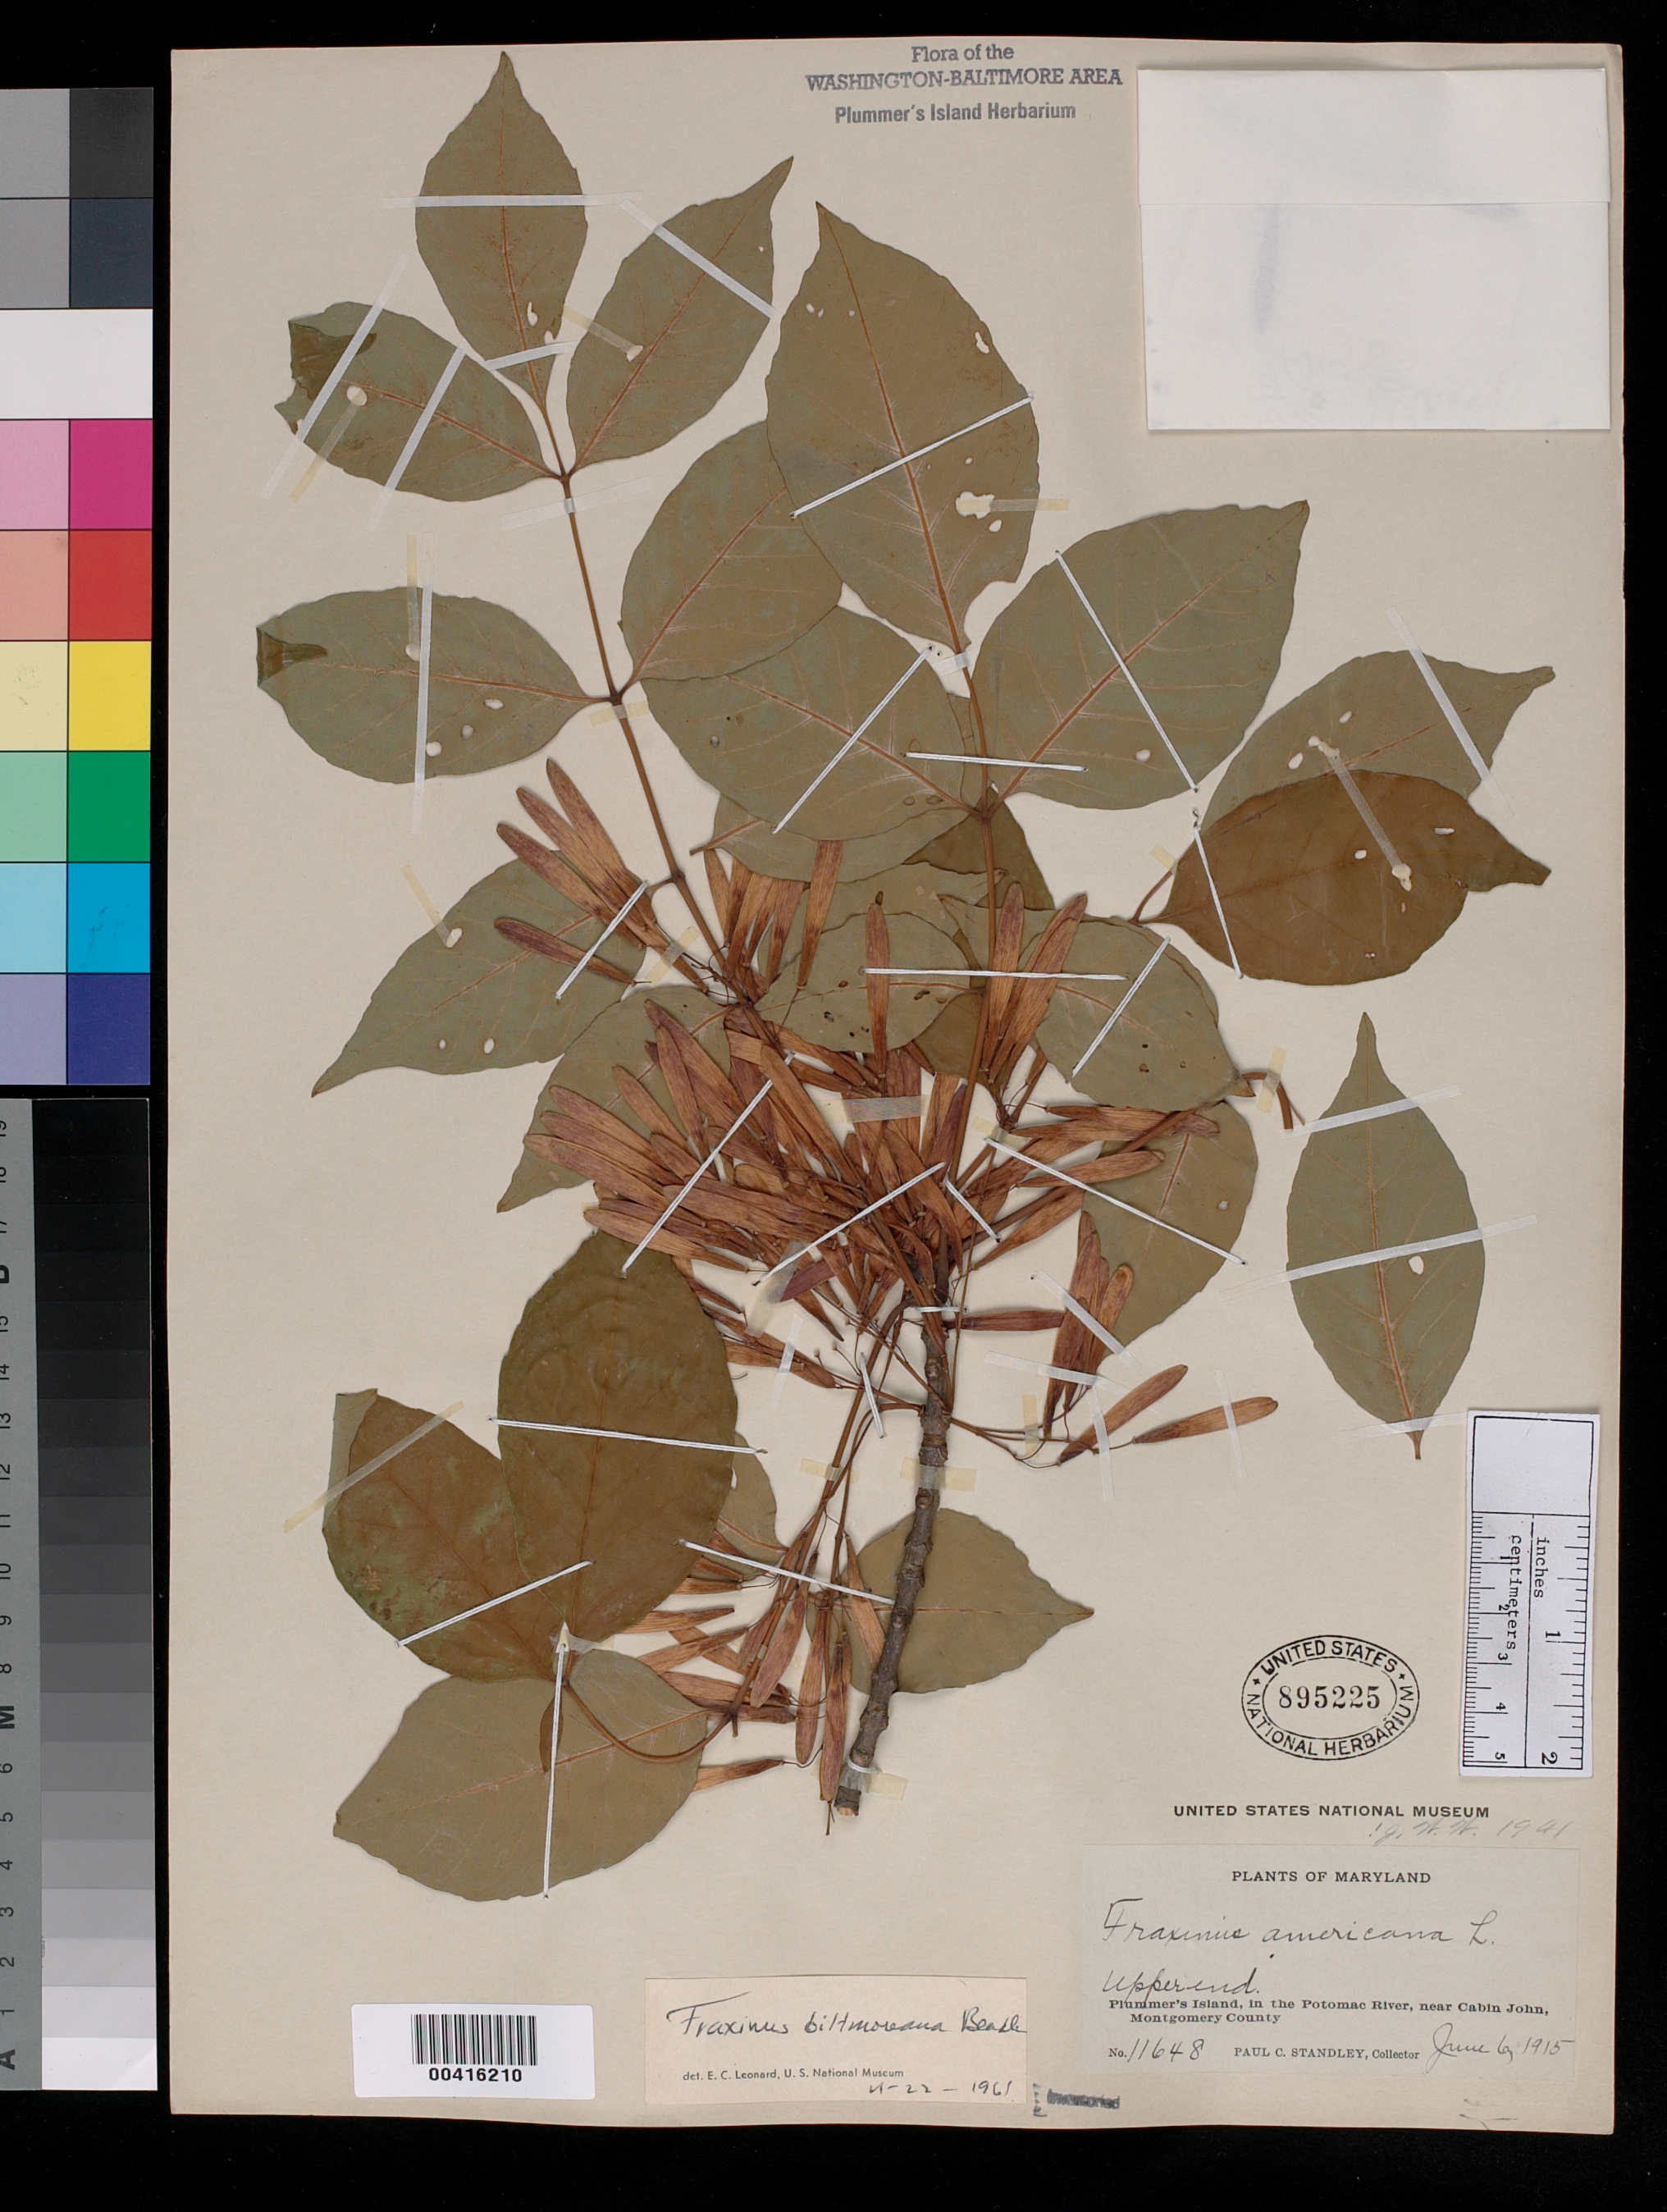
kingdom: Plantae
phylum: Tracheophyta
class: Magnoliopsida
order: Lamiales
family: Oleaceae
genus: Fraxinus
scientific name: Fraxinus americana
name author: L.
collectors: P. C. Standley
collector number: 11648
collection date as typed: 06 Jun 1915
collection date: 1915-06-06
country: United States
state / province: Maryland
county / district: Montgomery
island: Plummers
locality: Plummer's Island; Upper end C. & O. Canal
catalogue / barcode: US 895225